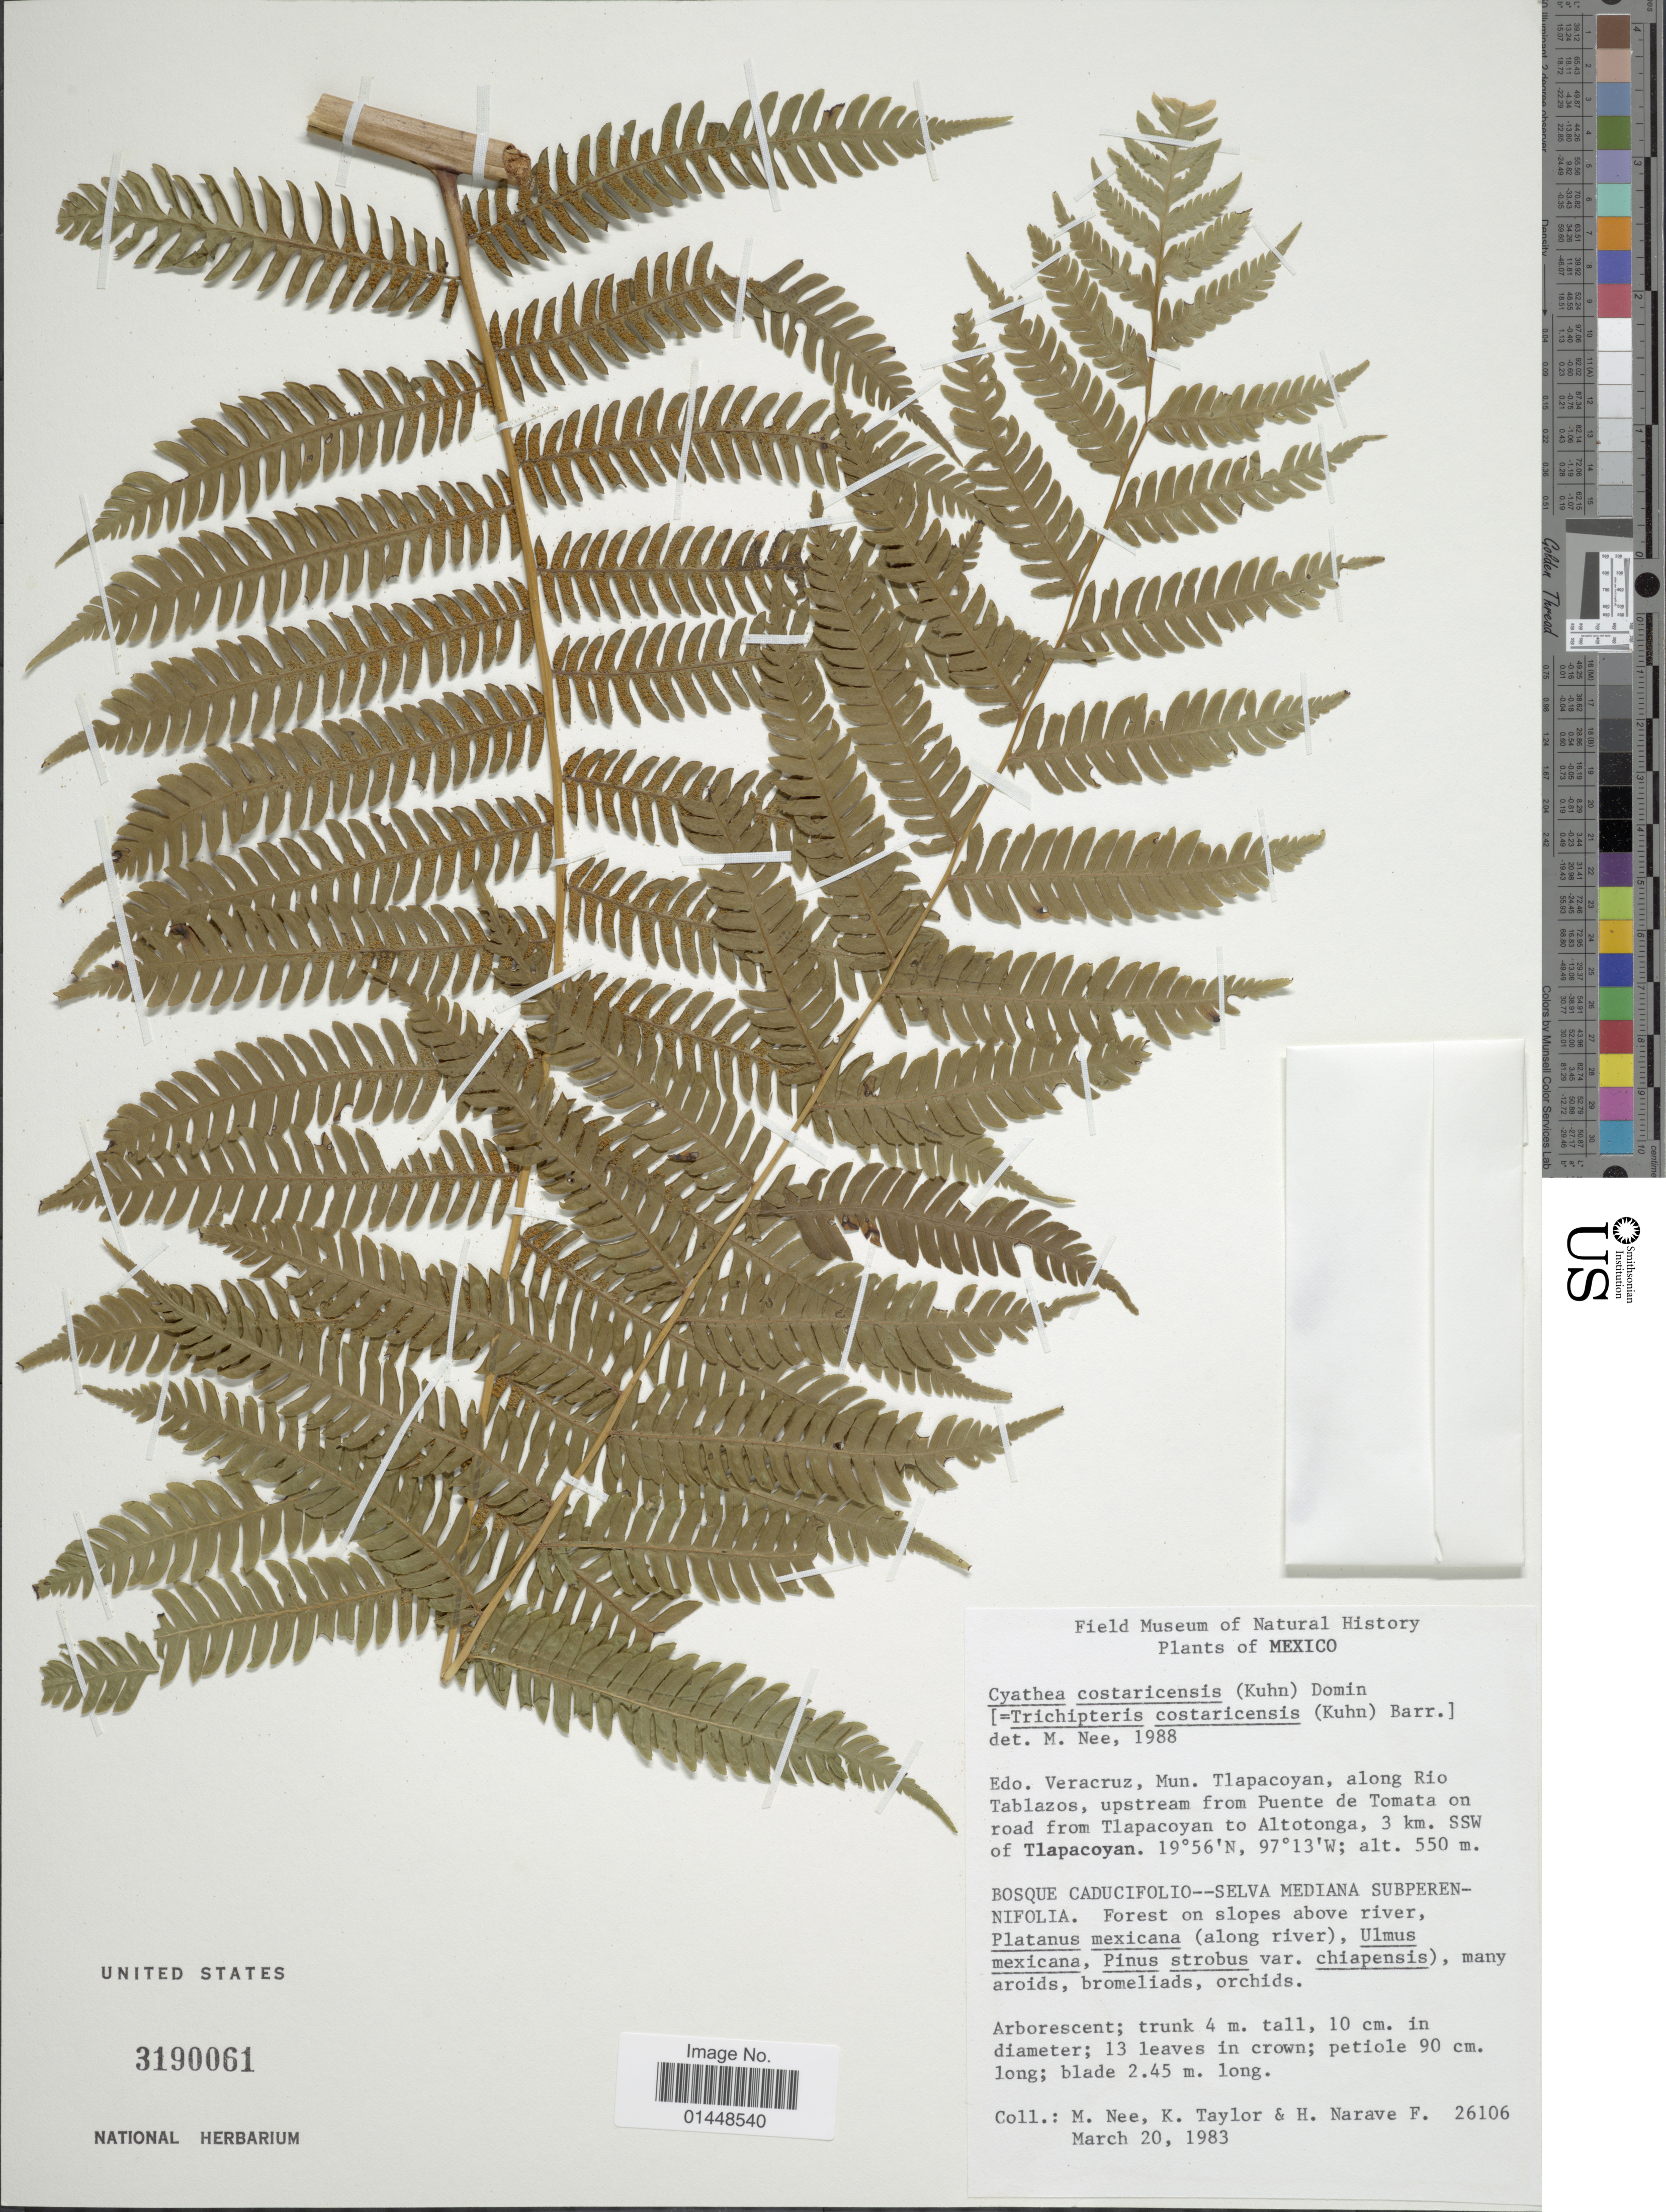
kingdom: Plantae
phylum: Tracheophyta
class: Polypodiopsida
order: Cyatheales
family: Cyatheaceae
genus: Cyathea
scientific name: Cyathea costaricensis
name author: (Kuhn) Domin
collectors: M. Nee, K. Taylor & H. Narave F.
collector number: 26106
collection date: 1983-03-20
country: Mexico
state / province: Veracruz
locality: Edo. Veracruz, Mun. Tlapacoyan, along Rio Tablazos, upstream from Puente de Tomata on road from Tlapacoyan to Altotonga, 3 km. SSW of Tlapacoyan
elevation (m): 550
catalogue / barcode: US 3190061